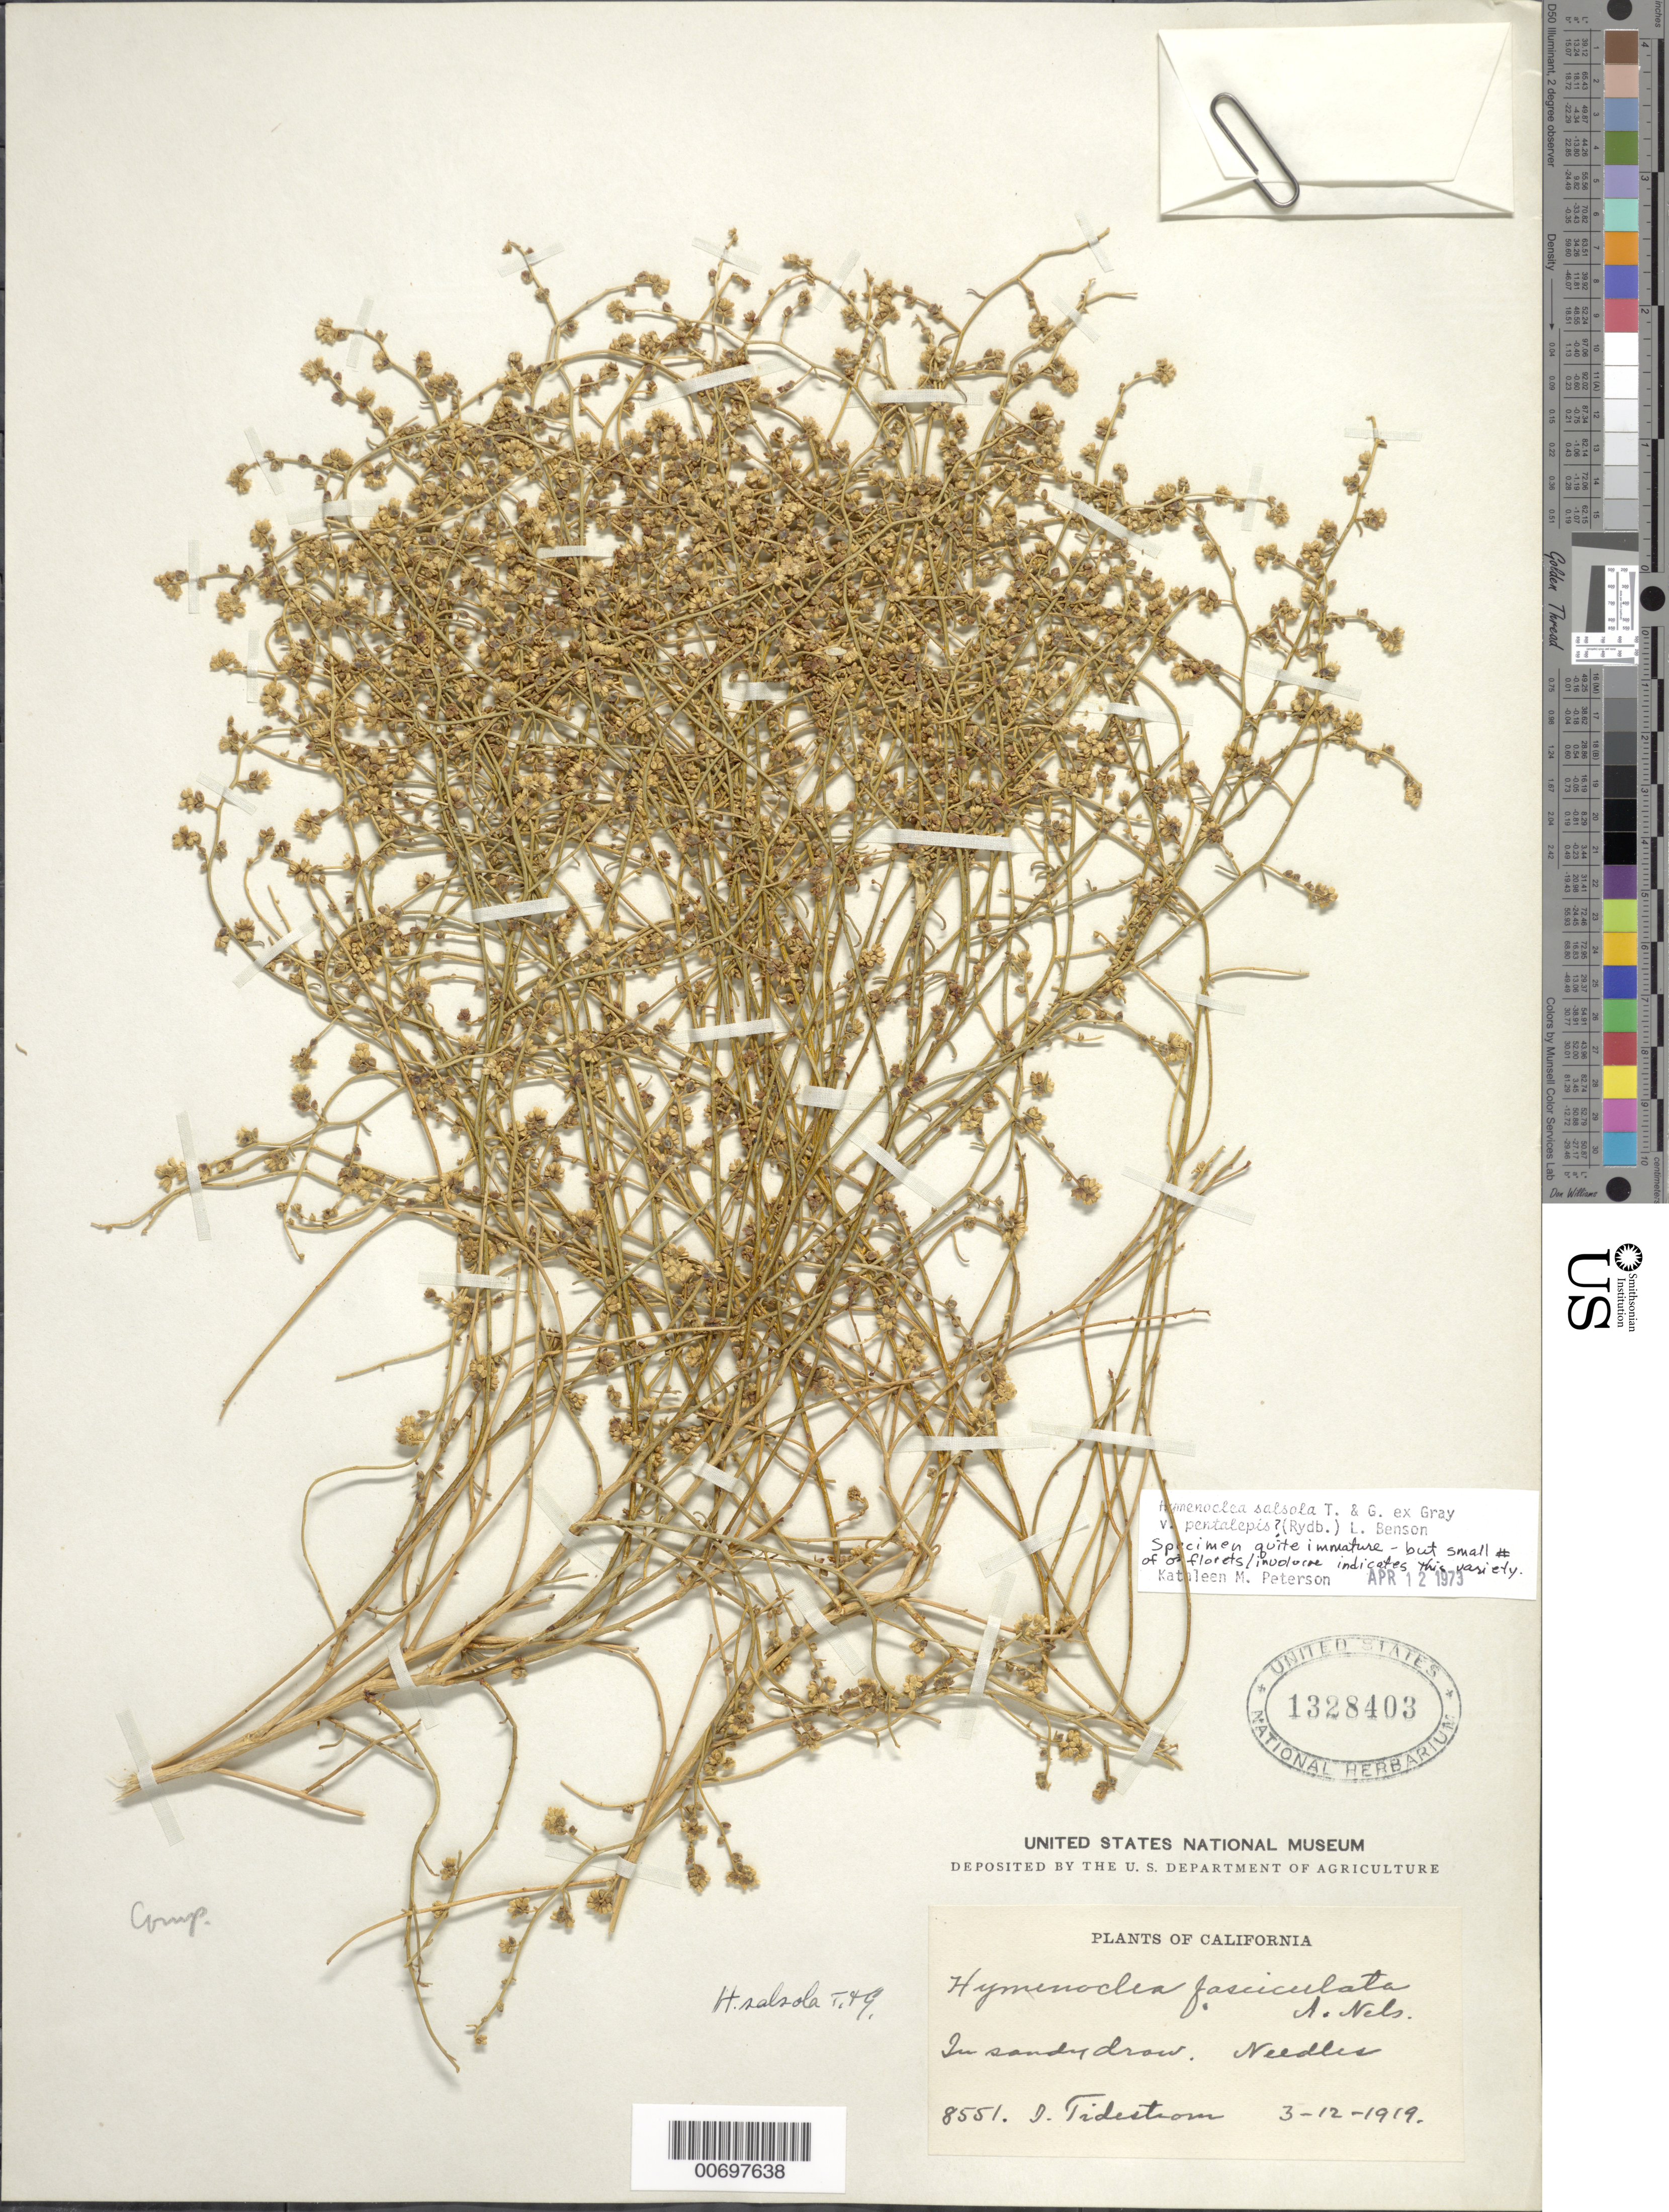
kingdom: Plantae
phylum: Tracheophyta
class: Magnoliopsida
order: Asterales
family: Asteraceae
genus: Hymenoclea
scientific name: Hymenoclea salsola var. pentalepis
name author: (Rydb.) L.D. Benson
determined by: Peterson, Kathy M.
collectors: I. F. Tidestrom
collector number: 8551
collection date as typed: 03 Dec 1919 or 12 Mar 1919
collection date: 1919-03-12 or 1919-12-03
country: United States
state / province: California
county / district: San Bernardino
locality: Needles.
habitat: In Sandy Draw.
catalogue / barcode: US 1328403